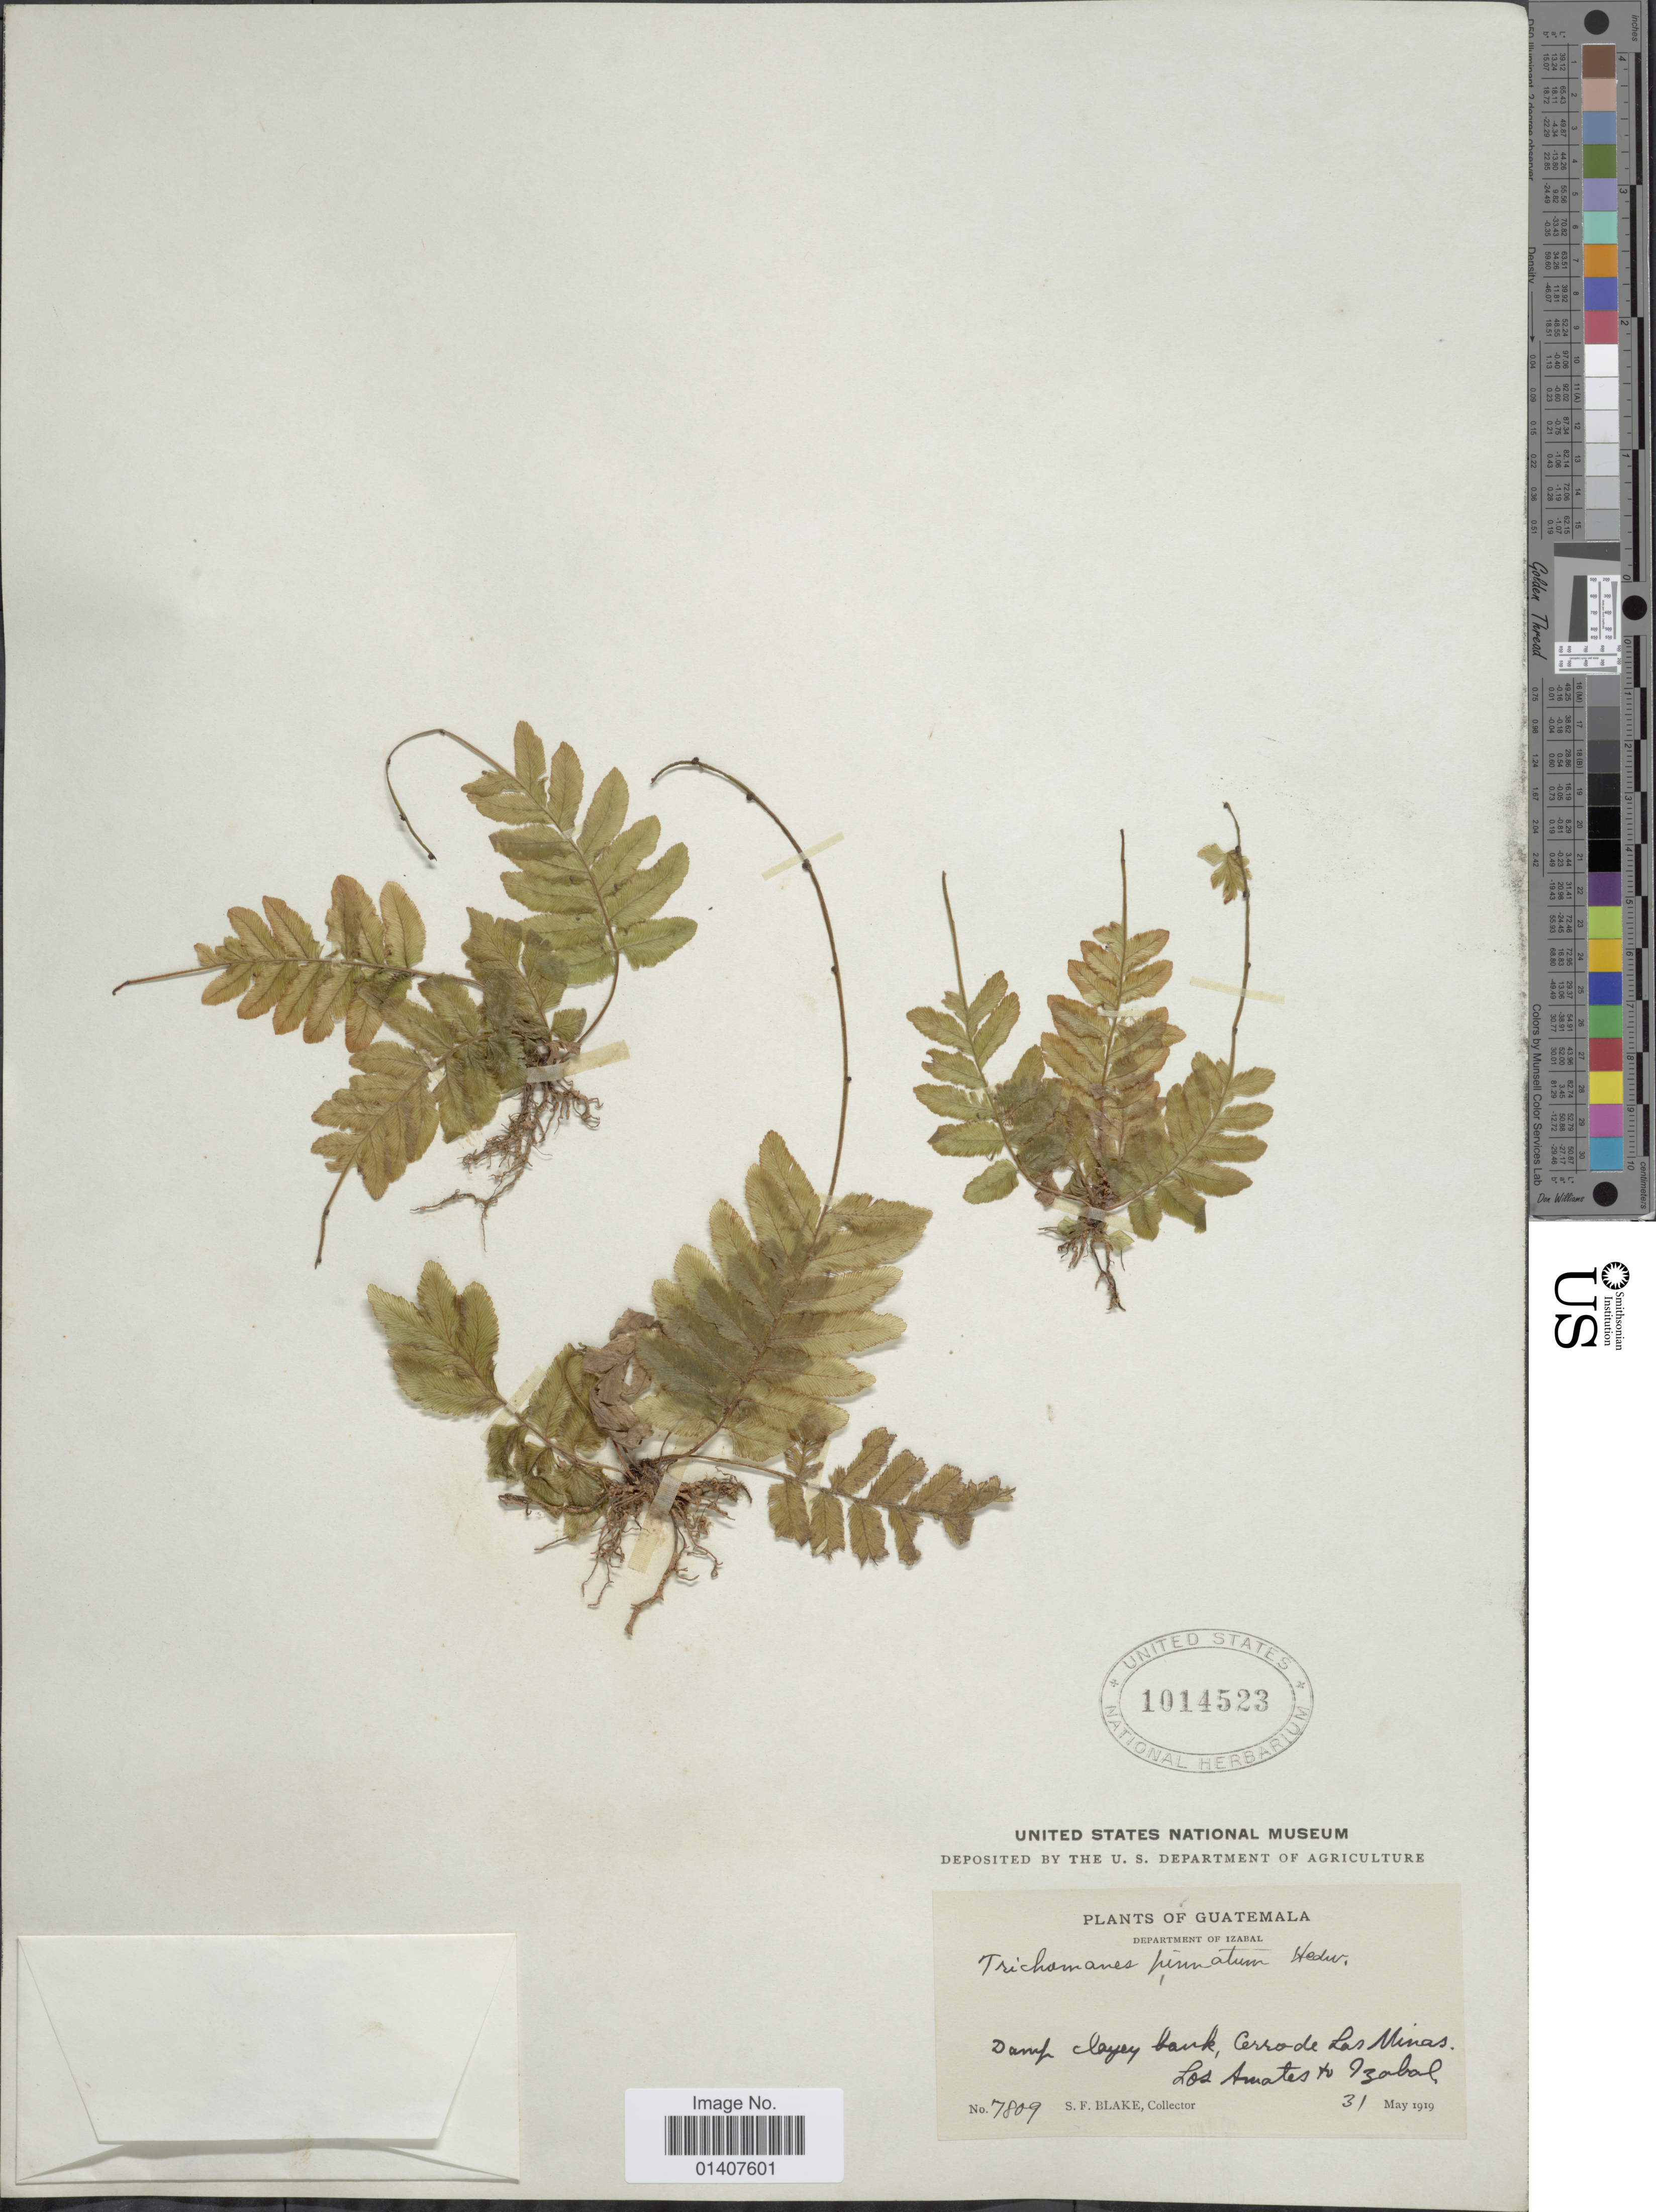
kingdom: Plantae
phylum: Tracheophyta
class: Polypodiopsida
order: Hymenophyllales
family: Hymenophyllaceae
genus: Trichomanes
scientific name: Trichomanes pinnatum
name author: Hedw.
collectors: S. Blake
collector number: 7809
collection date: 1919-05-31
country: Guatemala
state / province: Izabal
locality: Department of Izabal, damp vlayey bank, cerro de las Minas, Los Amates to Izabal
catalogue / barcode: US 1014523